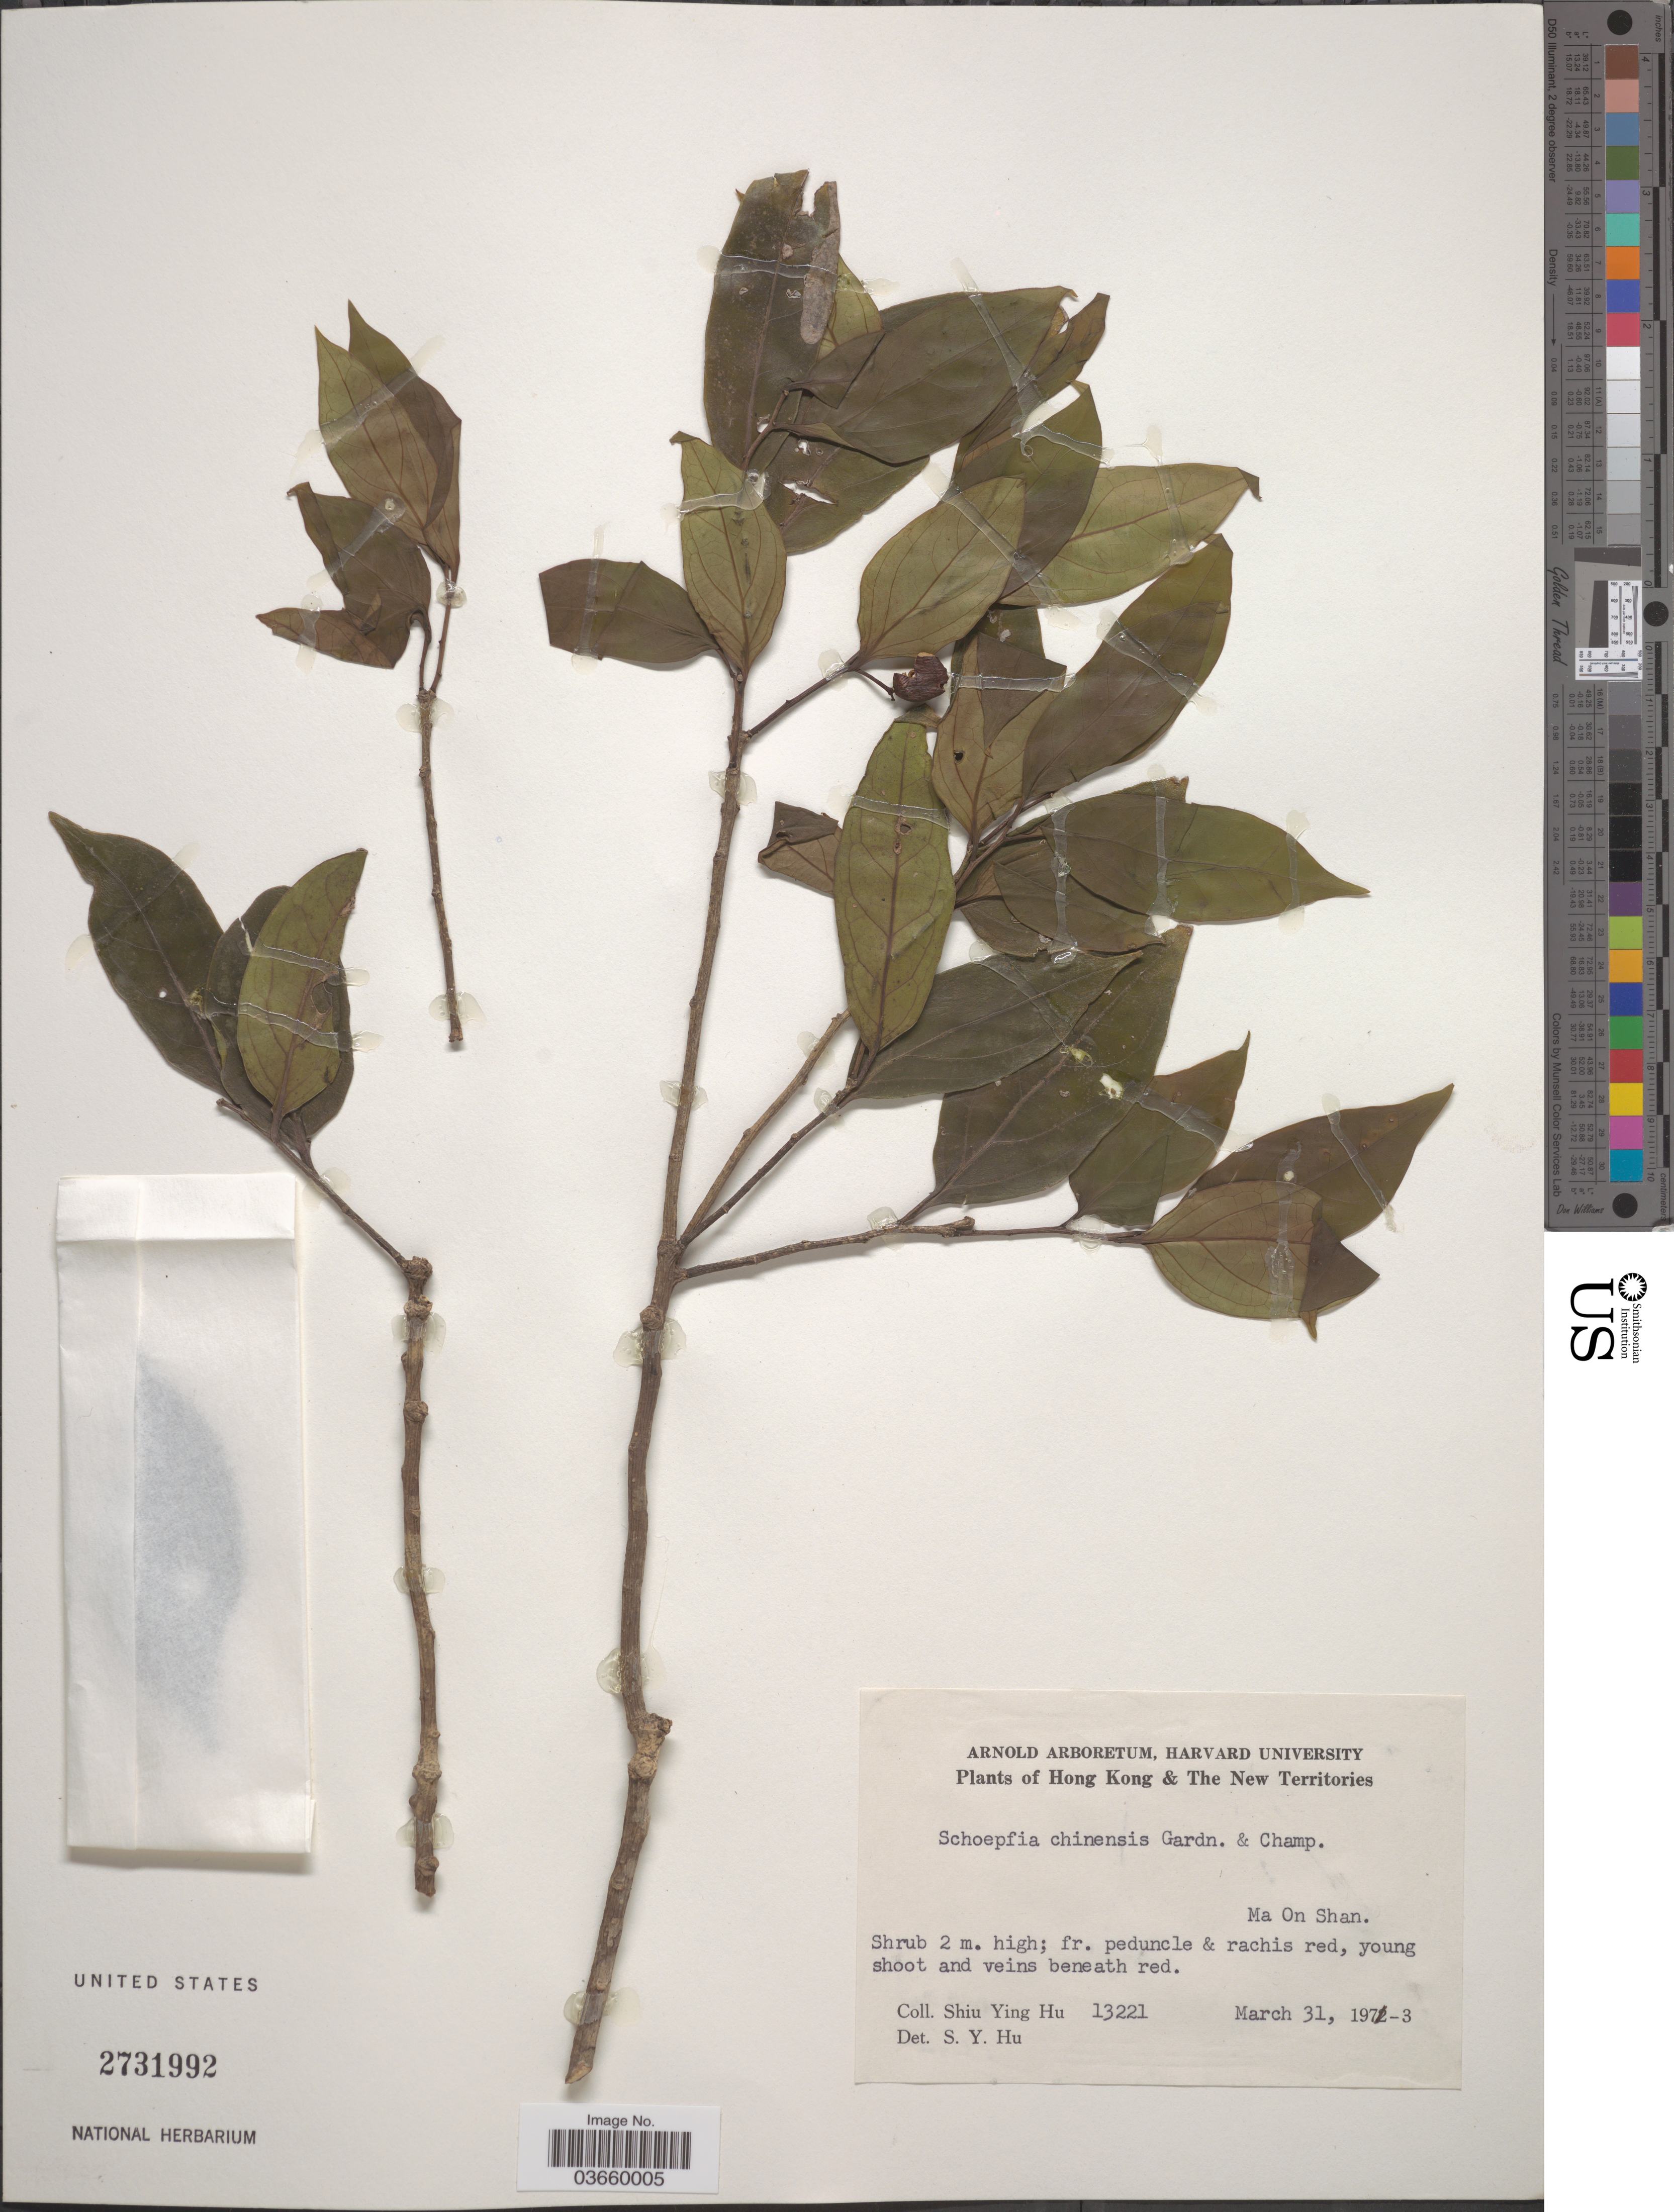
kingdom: Plantae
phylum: Tracheophyta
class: Magnoliopsida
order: Santalales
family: Schoepfiaceae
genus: Schoepfia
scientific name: Schoepfia chinensis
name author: Gardner & Champ.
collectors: S. Y. Hu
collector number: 13221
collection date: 1973-03-31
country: China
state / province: Hong Kong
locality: Hong Kong & The New Territories. Ma On Shan.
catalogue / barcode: US 2731992